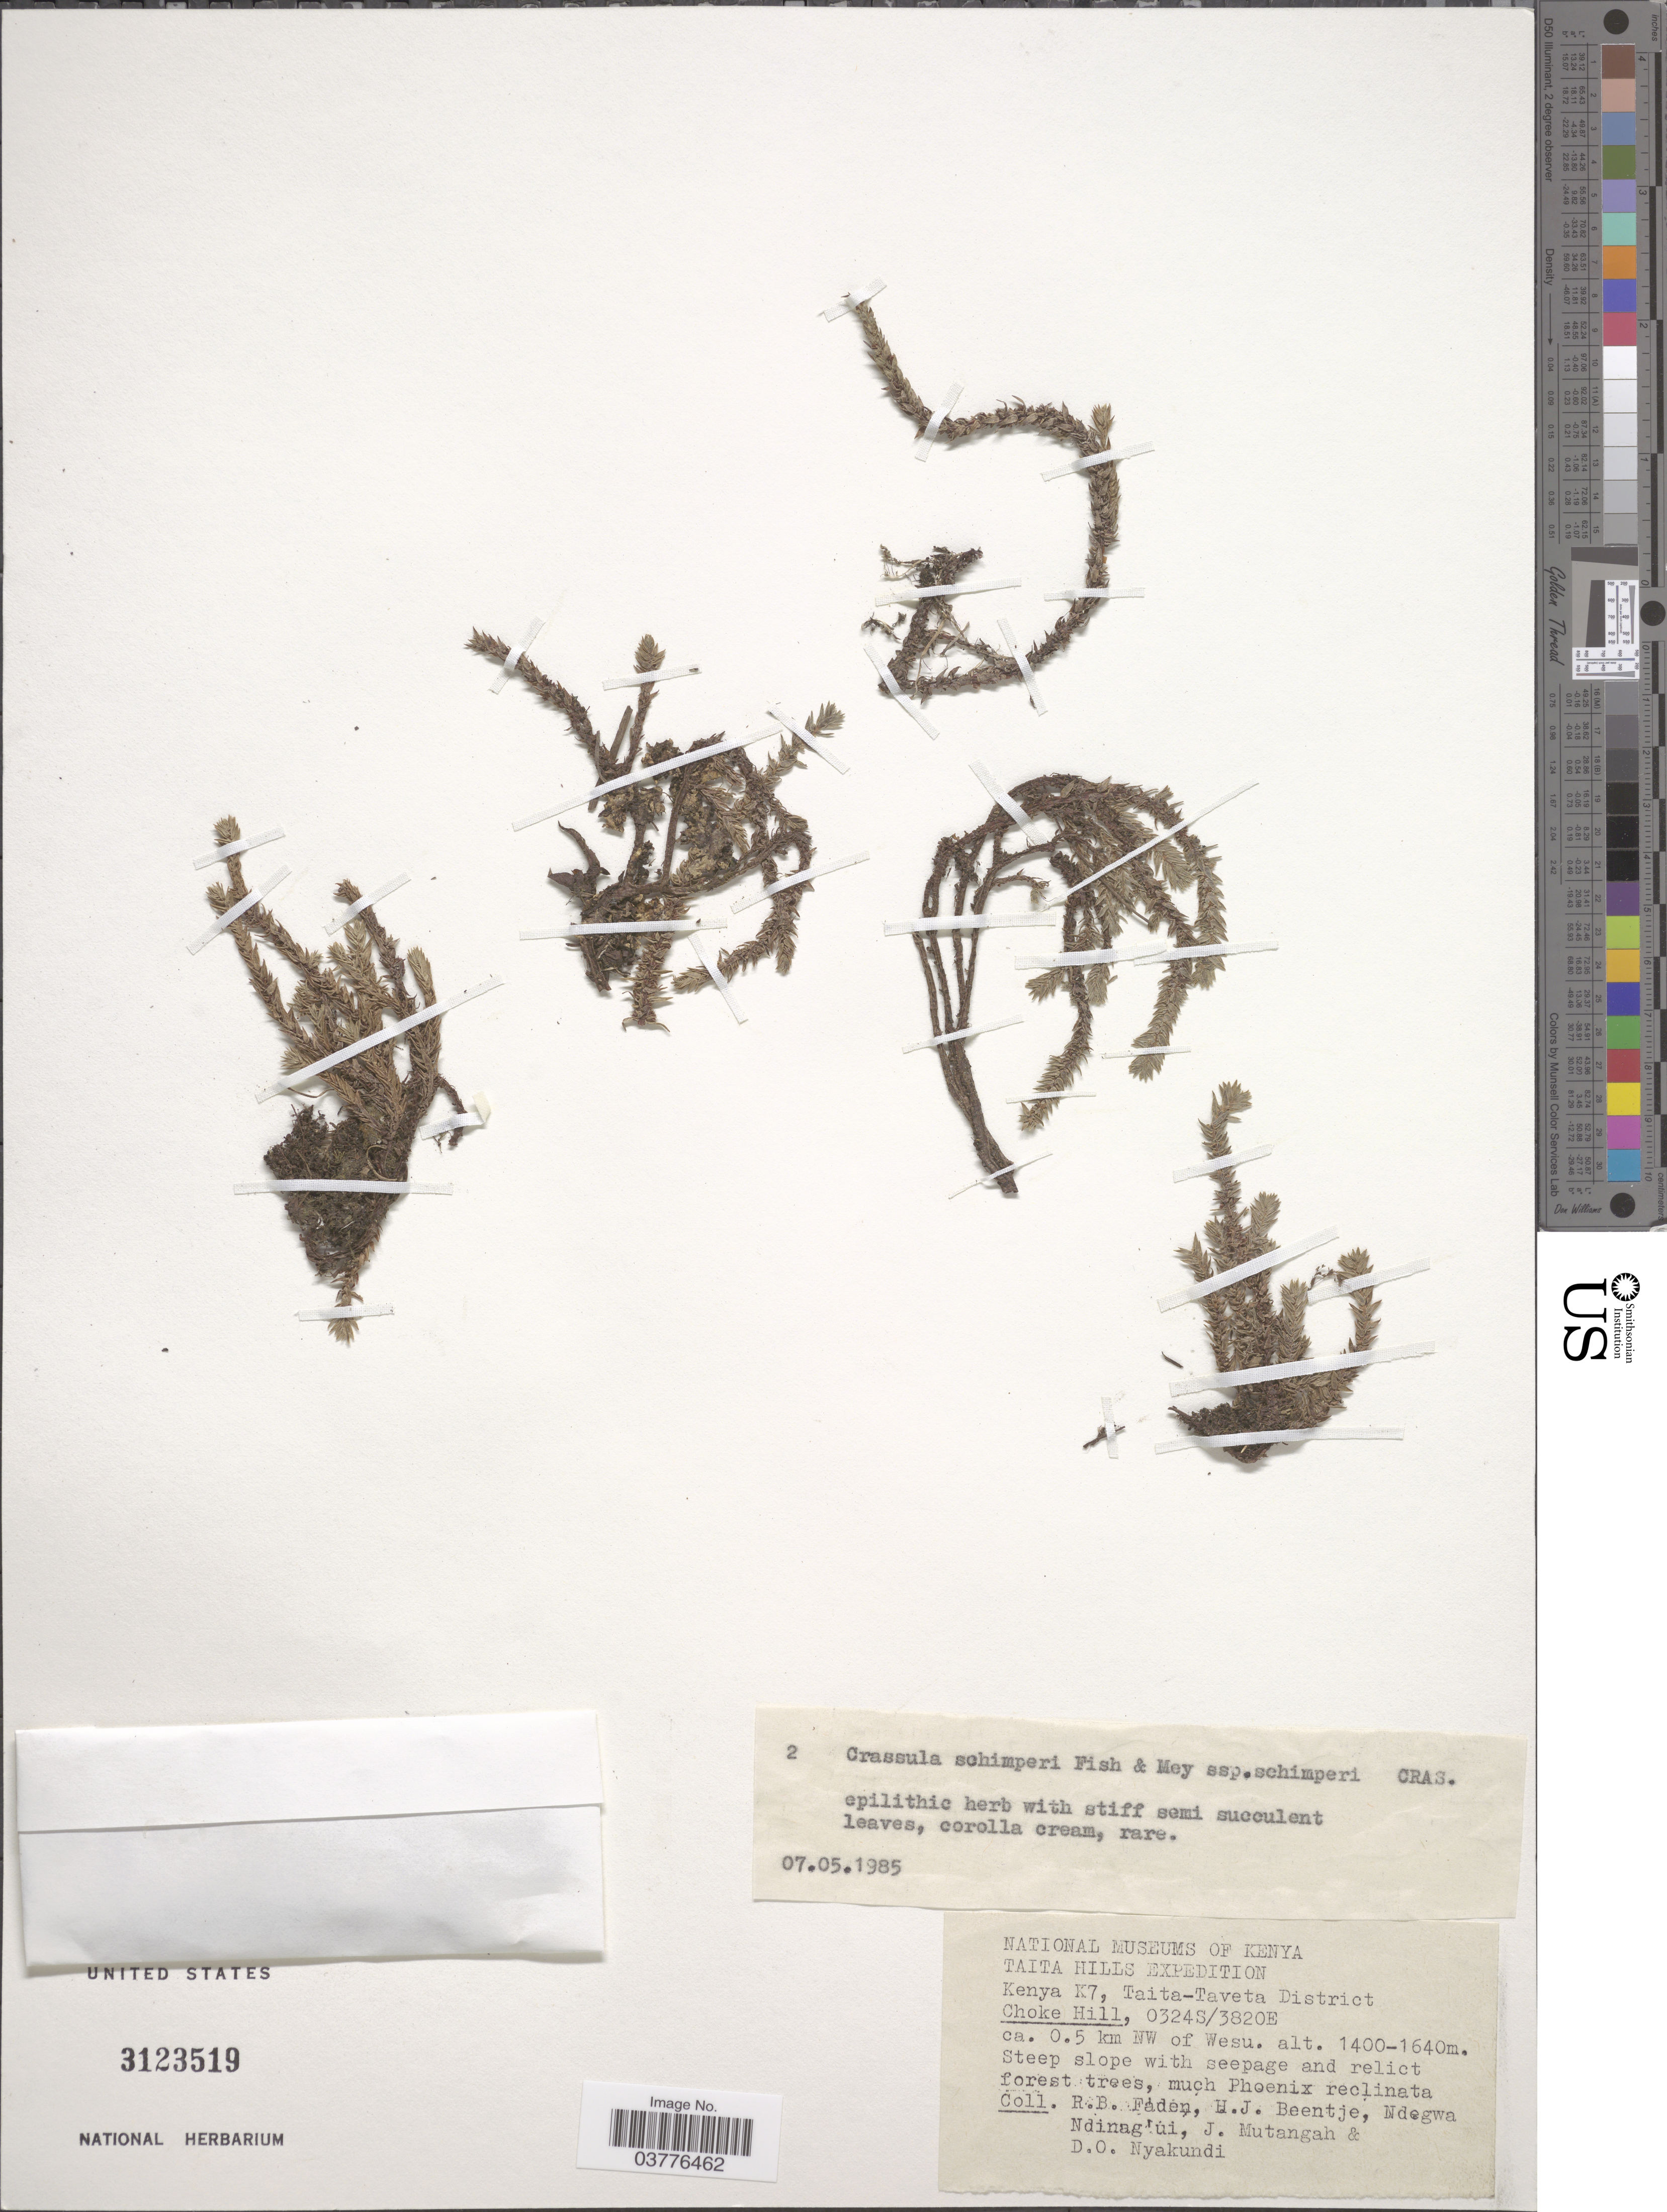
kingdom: Plantae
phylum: Tracheophyta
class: Magnoliopsida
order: Saxifragales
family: Crassulaceae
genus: Crassula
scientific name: Crassula schimperi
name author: Fisch. & C.A. Mey.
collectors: R. B. Faden, H. J. Beentje, Ndegwa Ndiang'ui, J. Mutangah & D. Nyakundi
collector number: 2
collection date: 1985-05-07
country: Kenya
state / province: Taita Taveta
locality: K7, Taita-Taveta District. Choke Hill, ca. 0.5 km NW of Wesu.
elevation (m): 1400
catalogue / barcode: US 3123519